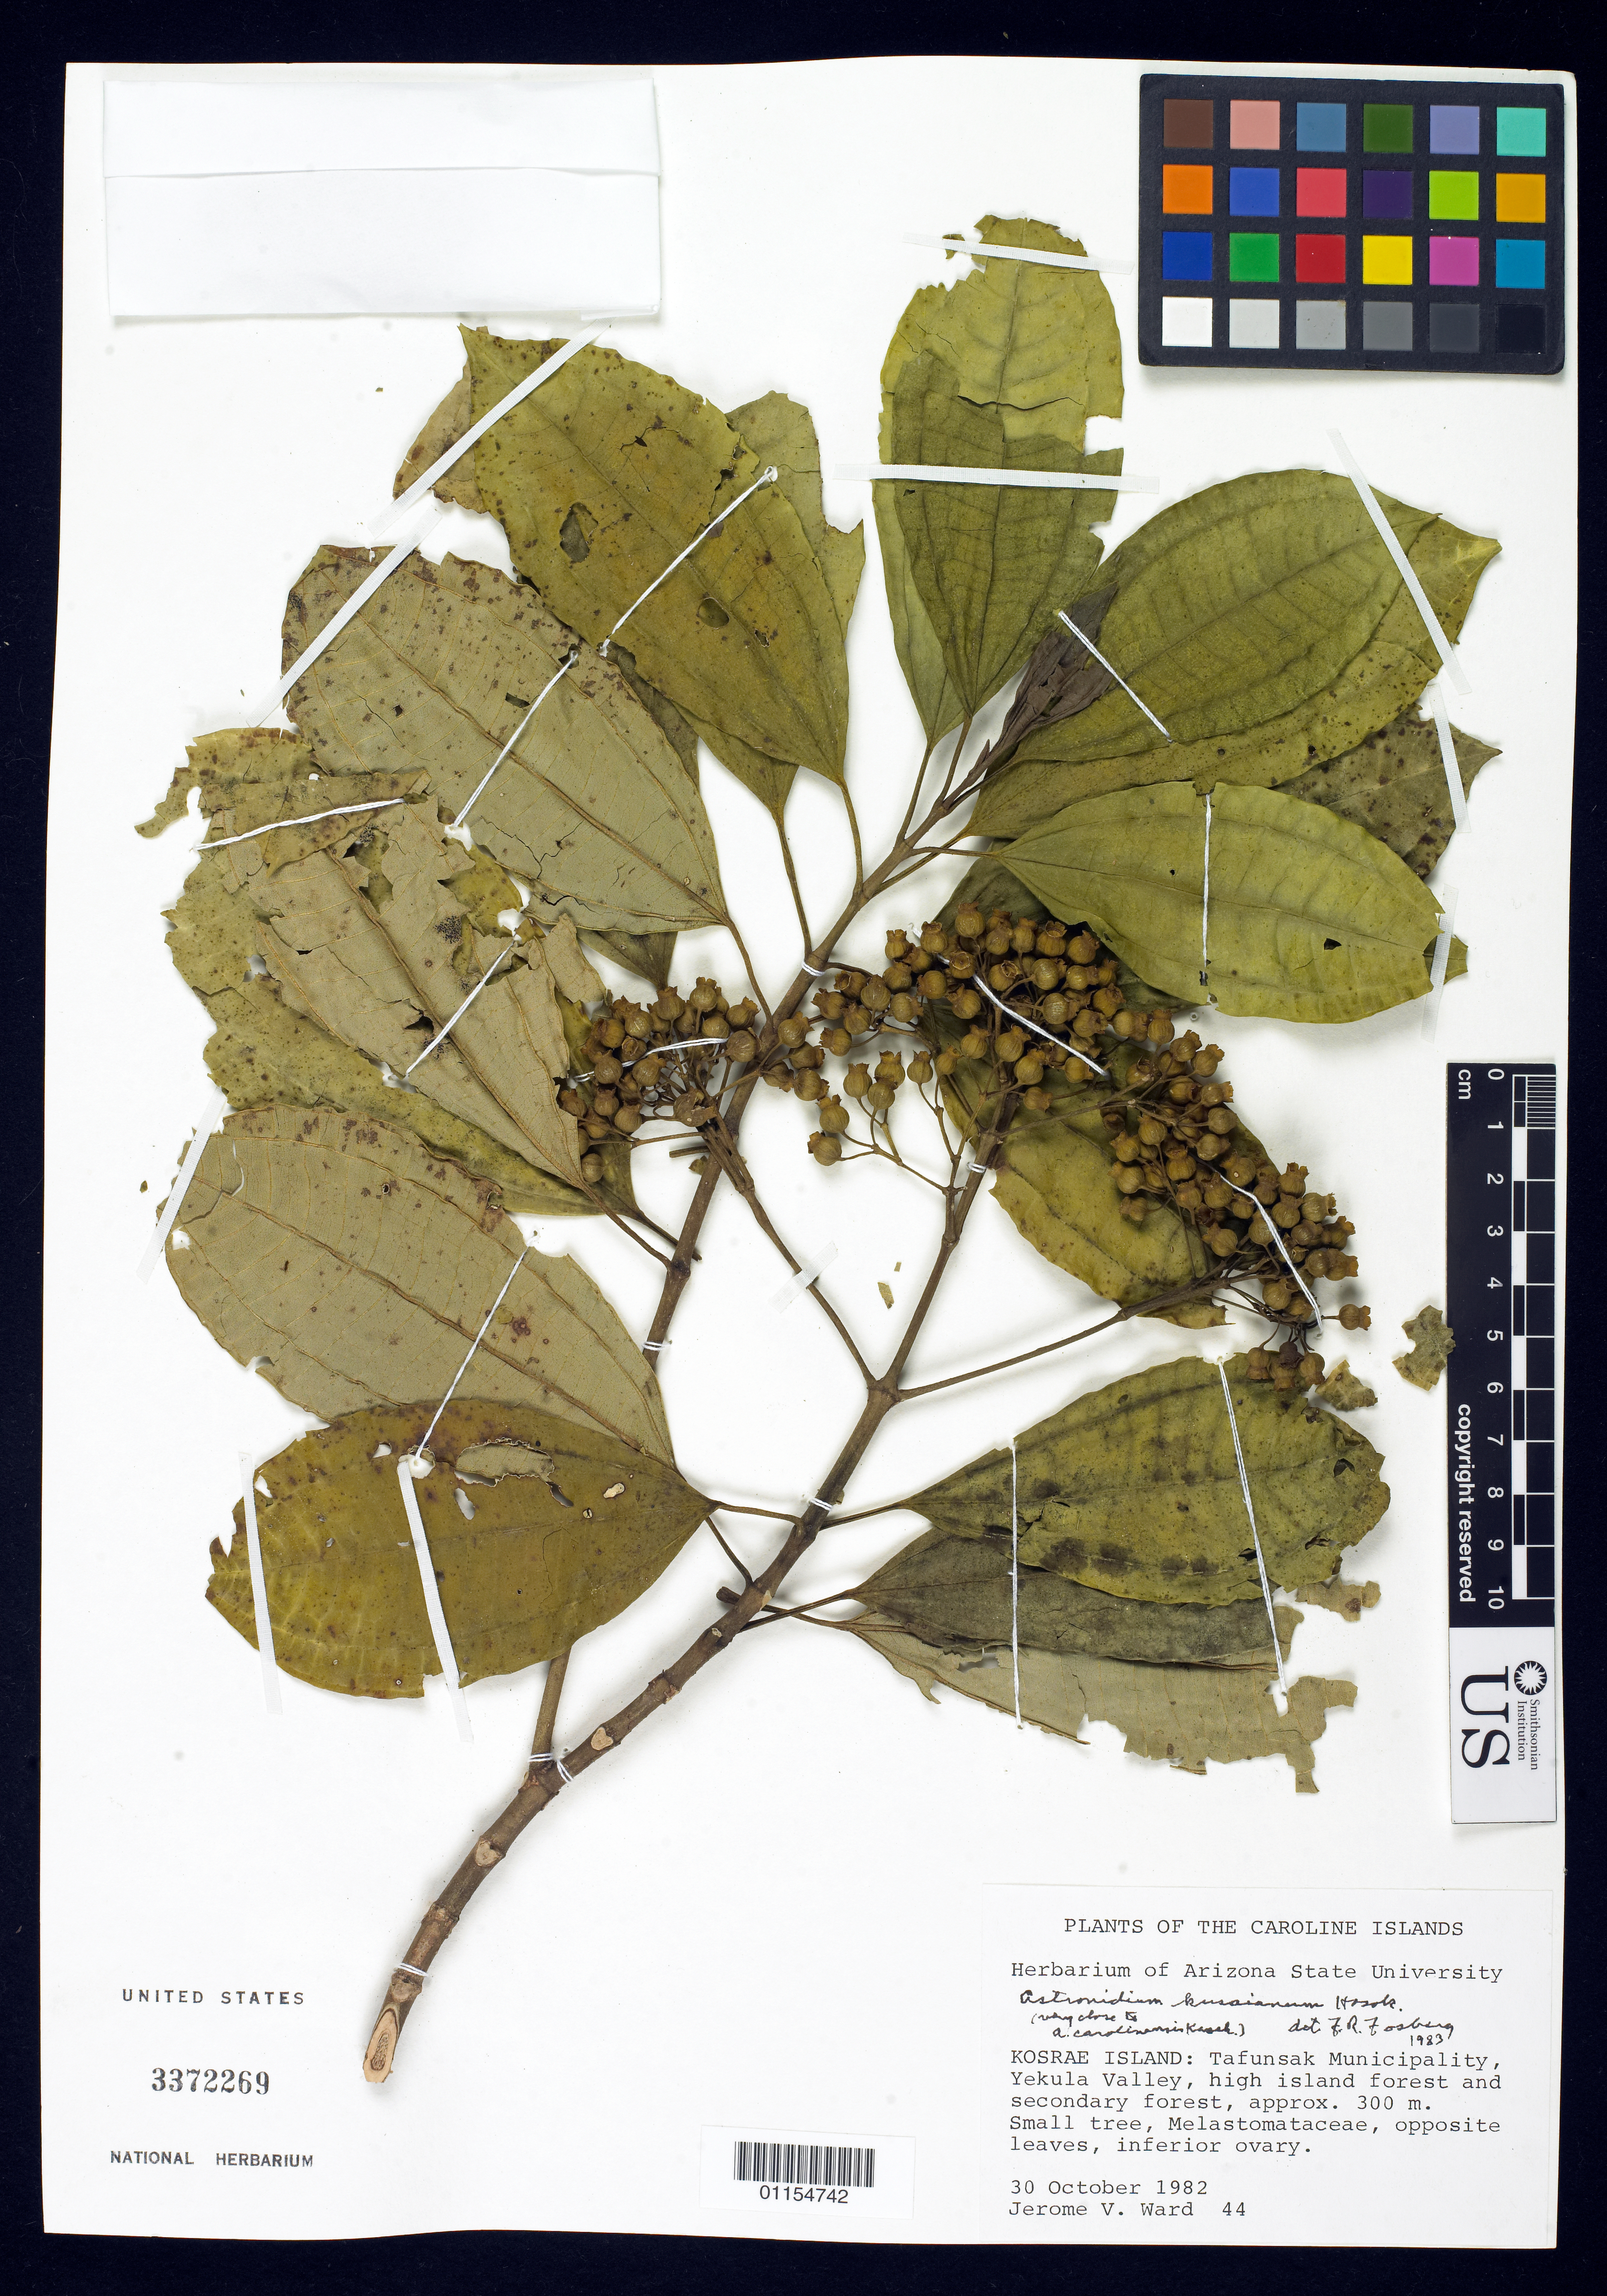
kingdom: Plantae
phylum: Tracheophyta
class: Magnoliopsida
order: Myrtales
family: Melastomataceae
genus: Astronidium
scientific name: Astronidium kusaianum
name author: Hosok.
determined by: Fosberg, F. R.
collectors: J. V. Ward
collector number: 44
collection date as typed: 30 Oct 1982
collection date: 1982-10-30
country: Micronesia, Federated States of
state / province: Kosrae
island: Kosrae [Kusaie]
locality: Tafunsak, yekula valley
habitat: high island forest and secondary forest.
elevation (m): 300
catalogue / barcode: US 3372269